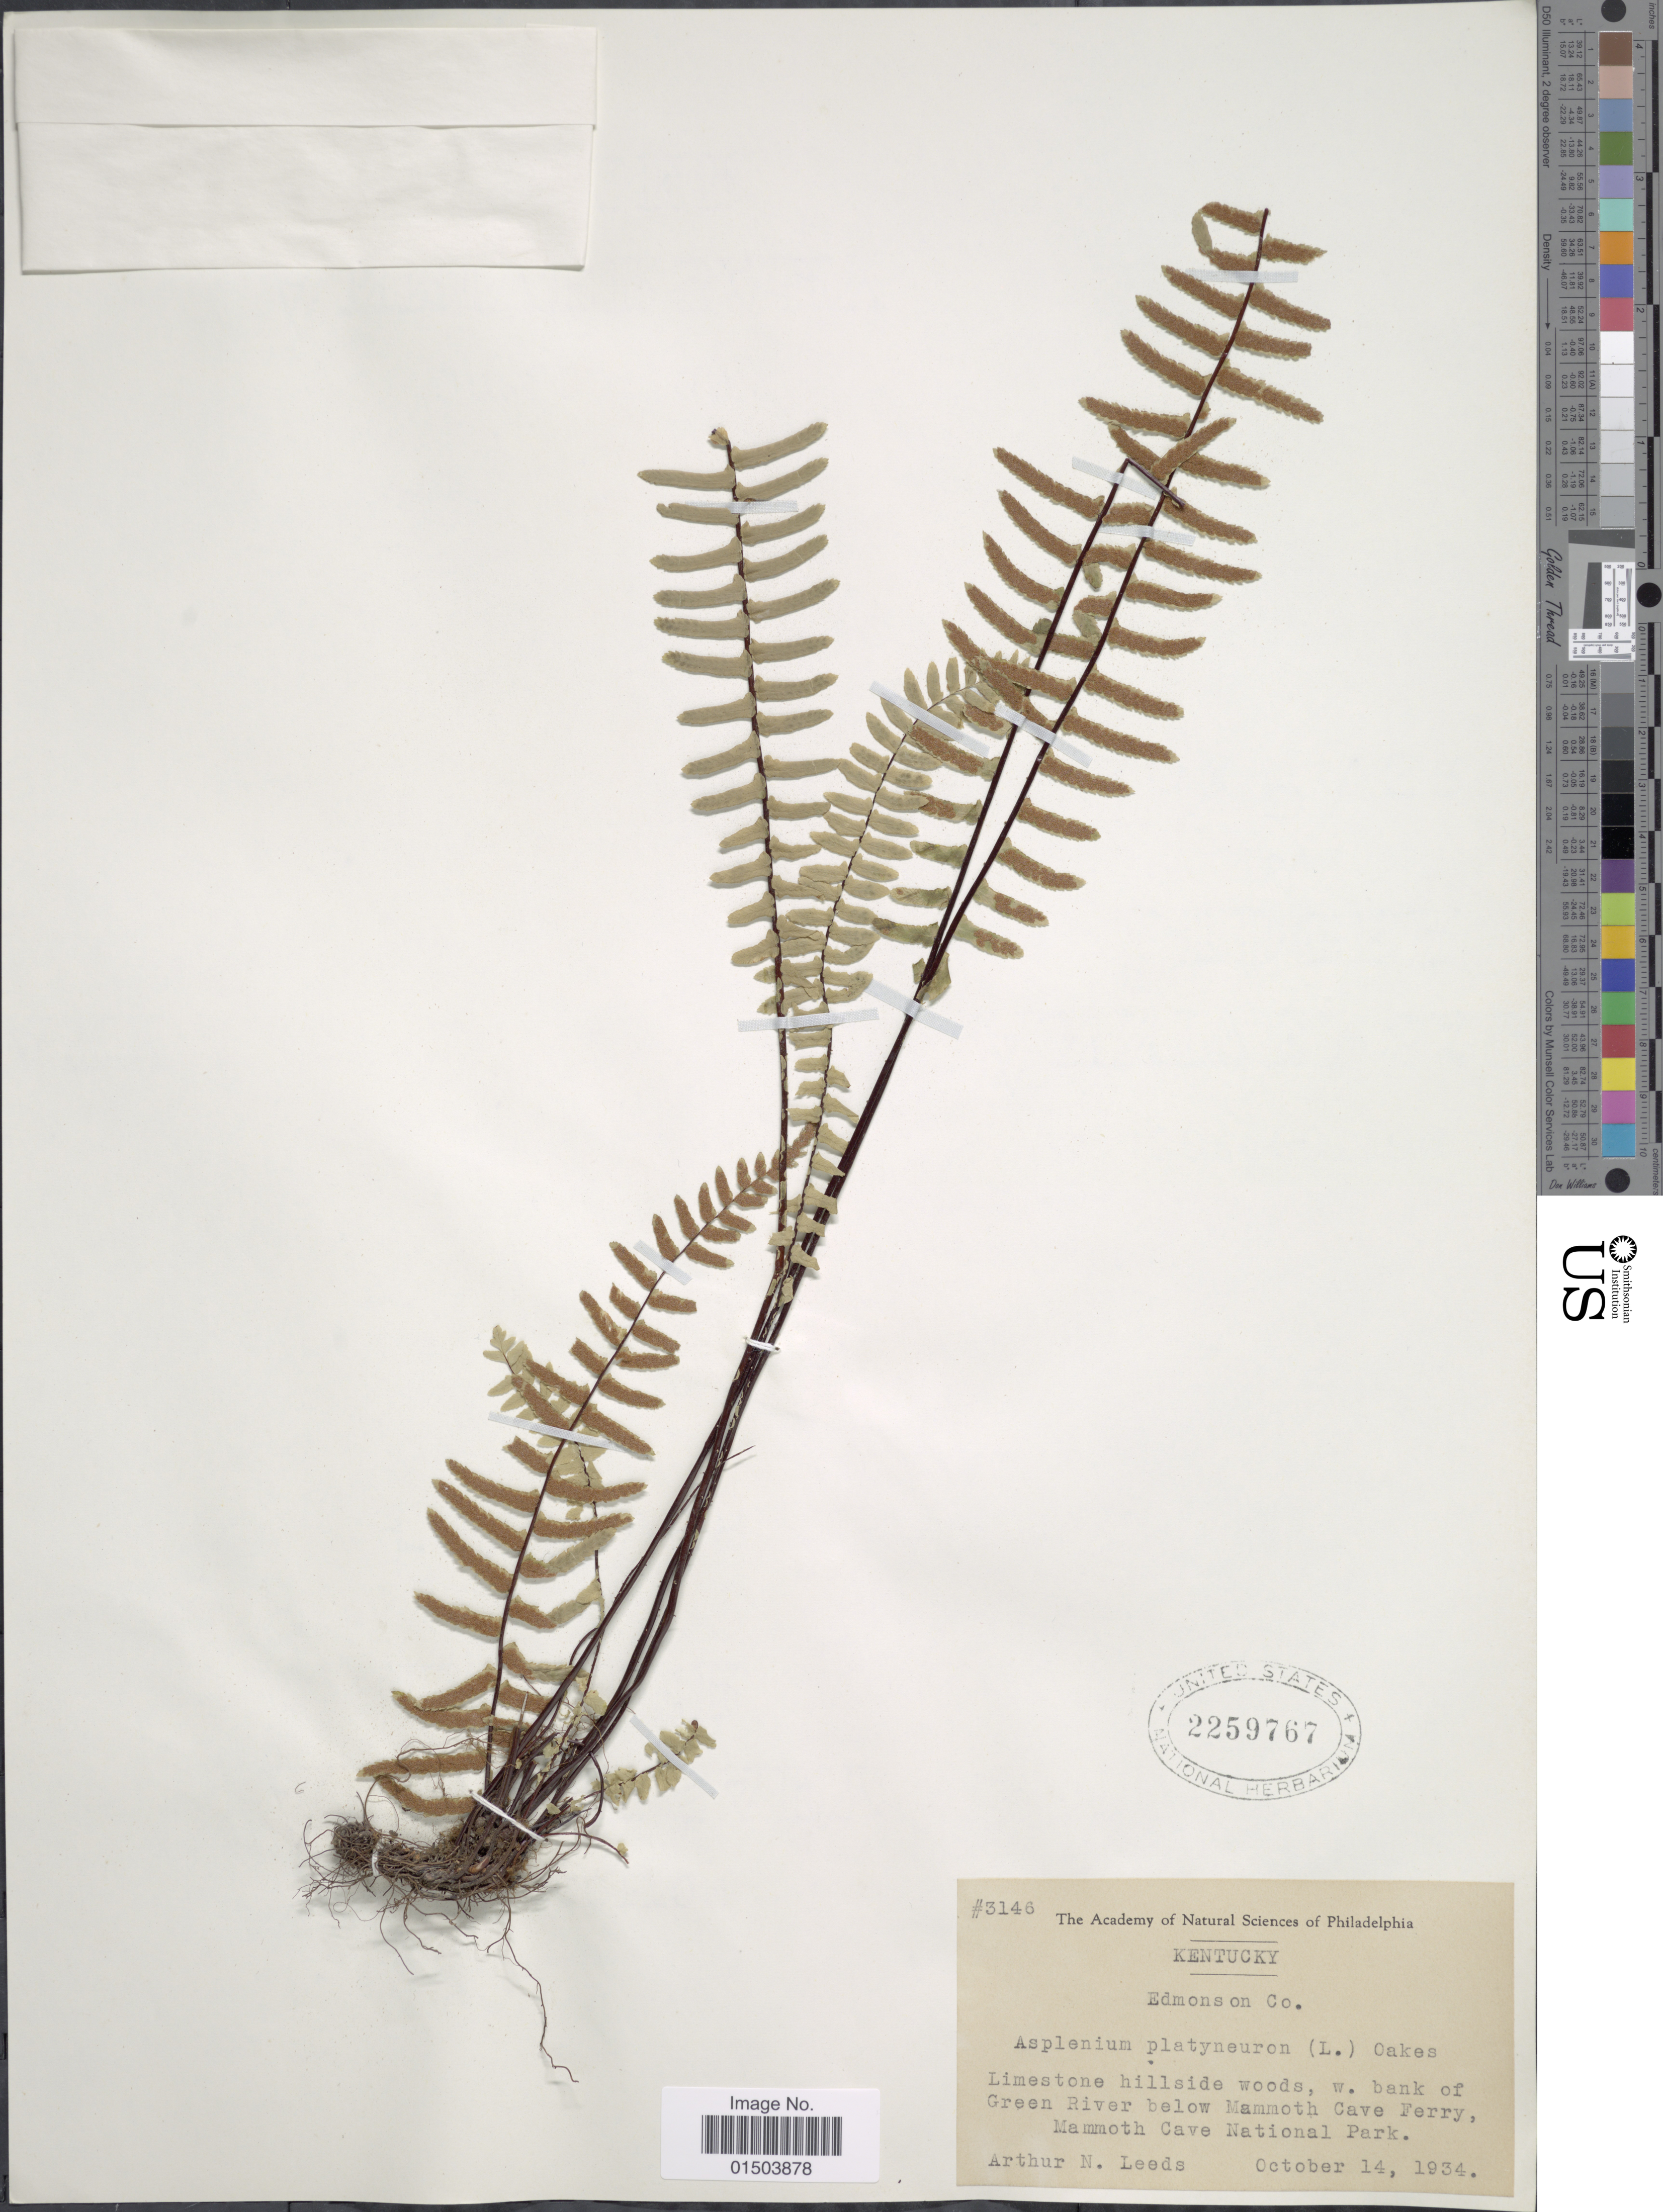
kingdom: Plantae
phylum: Tracheophyta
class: Polypodiopsida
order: Polypodiales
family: Aspleniaceae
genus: Asplenium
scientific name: Asplenium platyneuron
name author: (L.) Britton, Stearns & Poggenb.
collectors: A. N. Leeds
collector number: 3146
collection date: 1934-10-14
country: United States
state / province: Kentucky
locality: Edmonson Co. Limestone hillside woods, w. bank of Green River below Mammoth Cave Ferry, Mammoth Cave National Park.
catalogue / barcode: US 2259767